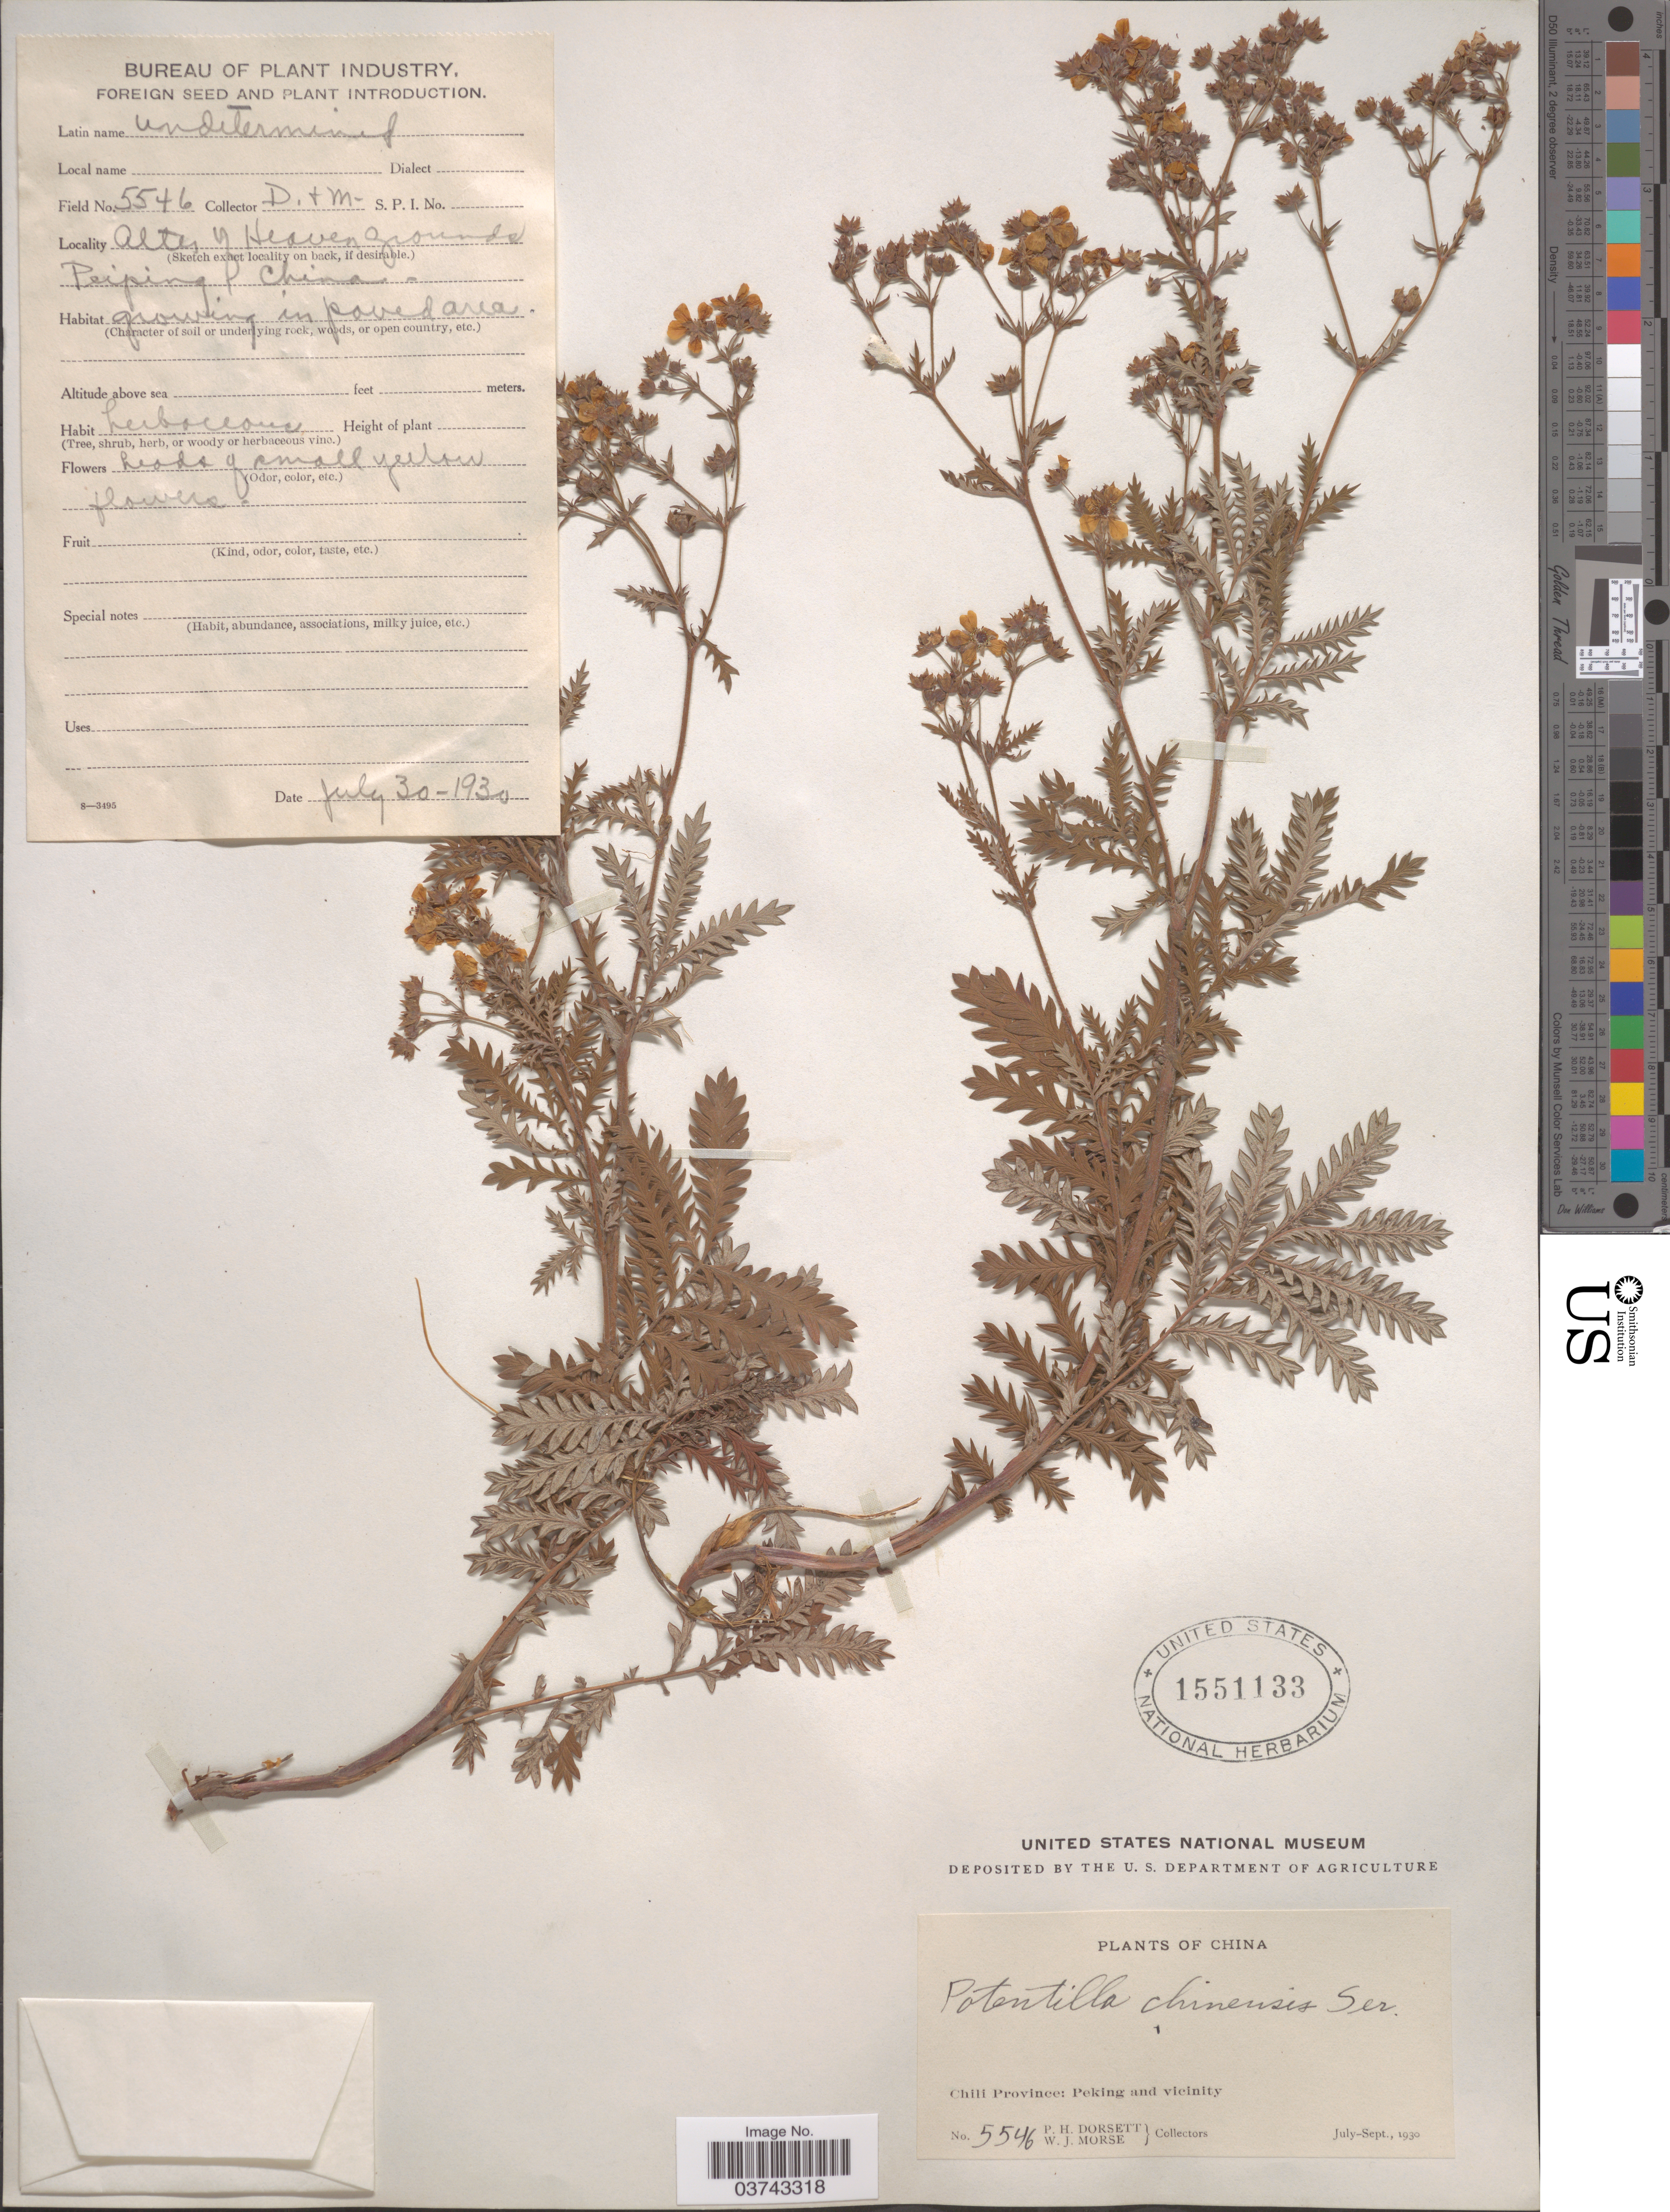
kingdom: Plantae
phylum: Tracheophyta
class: Magnoliopsida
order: Rosales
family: Rosaceae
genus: Potentilla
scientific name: Potentilla chinensis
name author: Ser.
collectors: P. H. Dorsett & W. J. Morse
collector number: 5546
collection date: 1930-07-30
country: China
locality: Chili Province: Peking and vicinity. Altes [interpreted] of Heaven grounds. Peiping.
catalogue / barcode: US 1551133